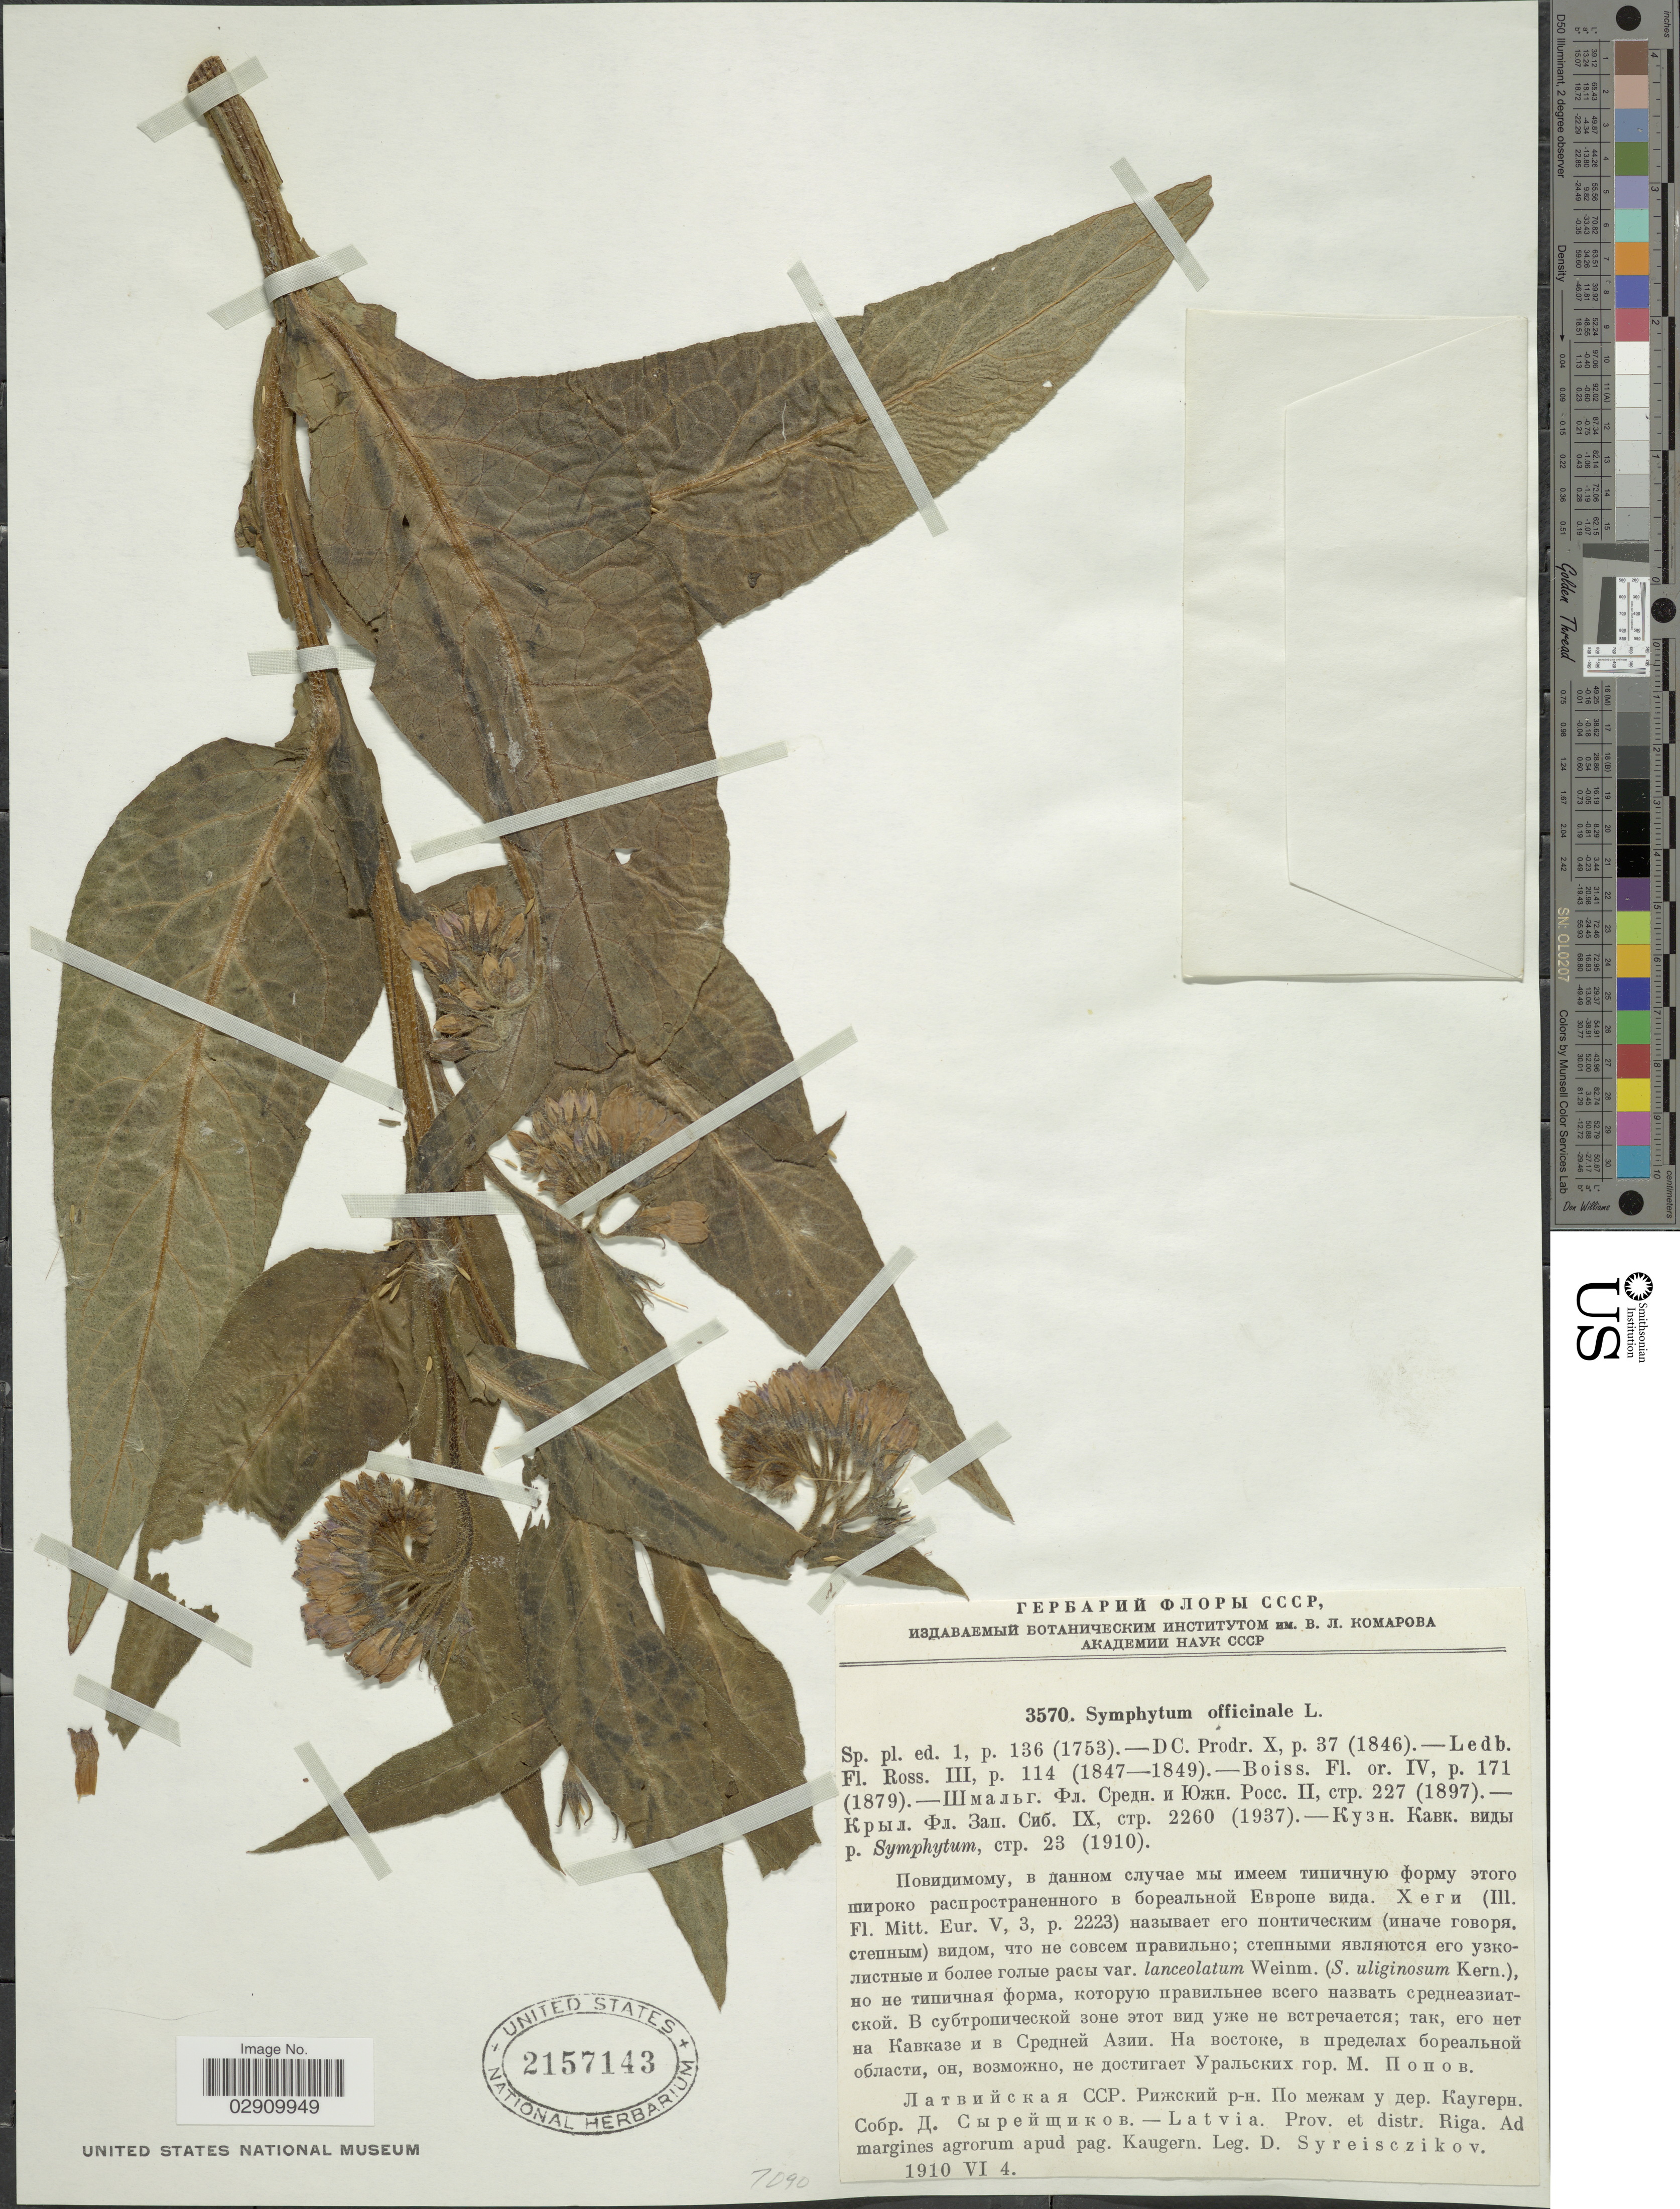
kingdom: Plantae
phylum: Tracheophyta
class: Magnoliopsida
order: Boraginales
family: Boraginaceae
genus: Symphytum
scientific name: Symphytum officinale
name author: L.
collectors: D. Syreisczikov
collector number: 3570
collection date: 1910-06-04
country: Latvia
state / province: Riga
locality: X, Prov. et Distr. Riga, Ad margines agrorum apud pag. Kaugern.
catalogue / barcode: US 2157143